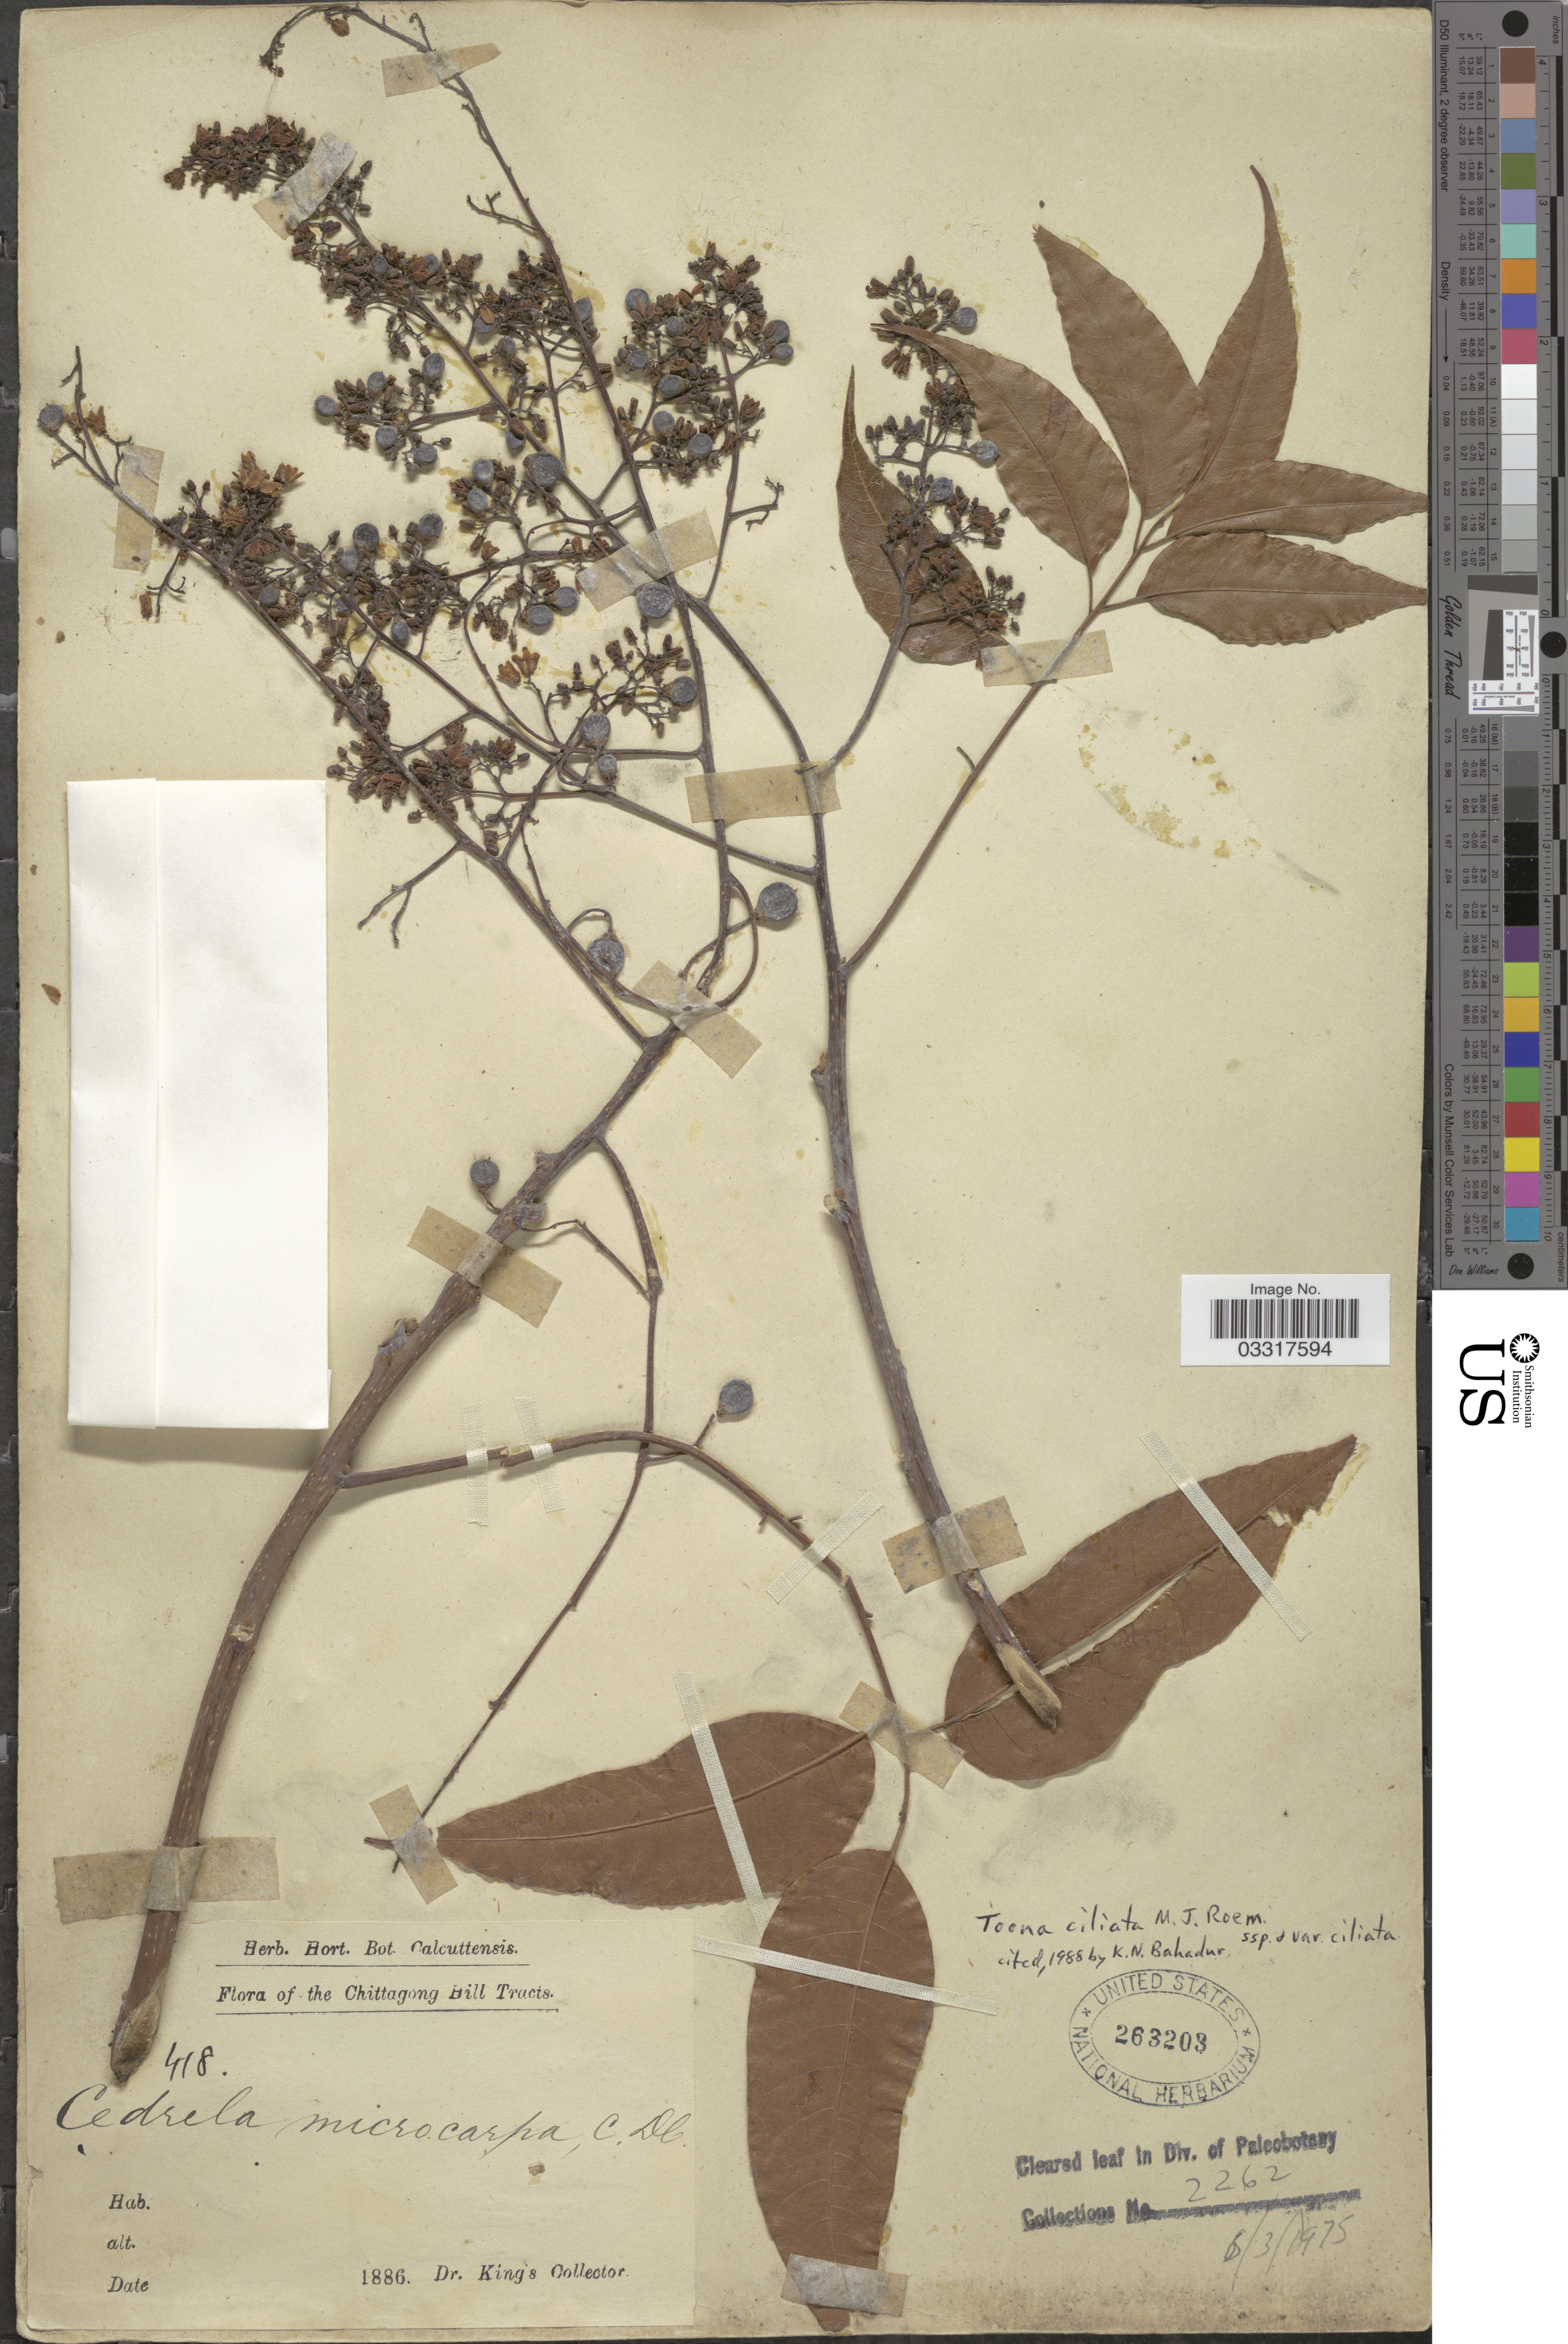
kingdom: Plantae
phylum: Tracheophyta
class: Magnoliopsida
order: Sapindales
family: Meliaceae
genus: Toona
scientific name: Toona ciliata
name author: M. Roem.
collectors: Dr. King's collector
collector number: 418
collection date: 1866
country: Bangladesh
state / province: Chittagong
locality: Chittagong Hill Tracts.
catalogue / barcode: US 263203